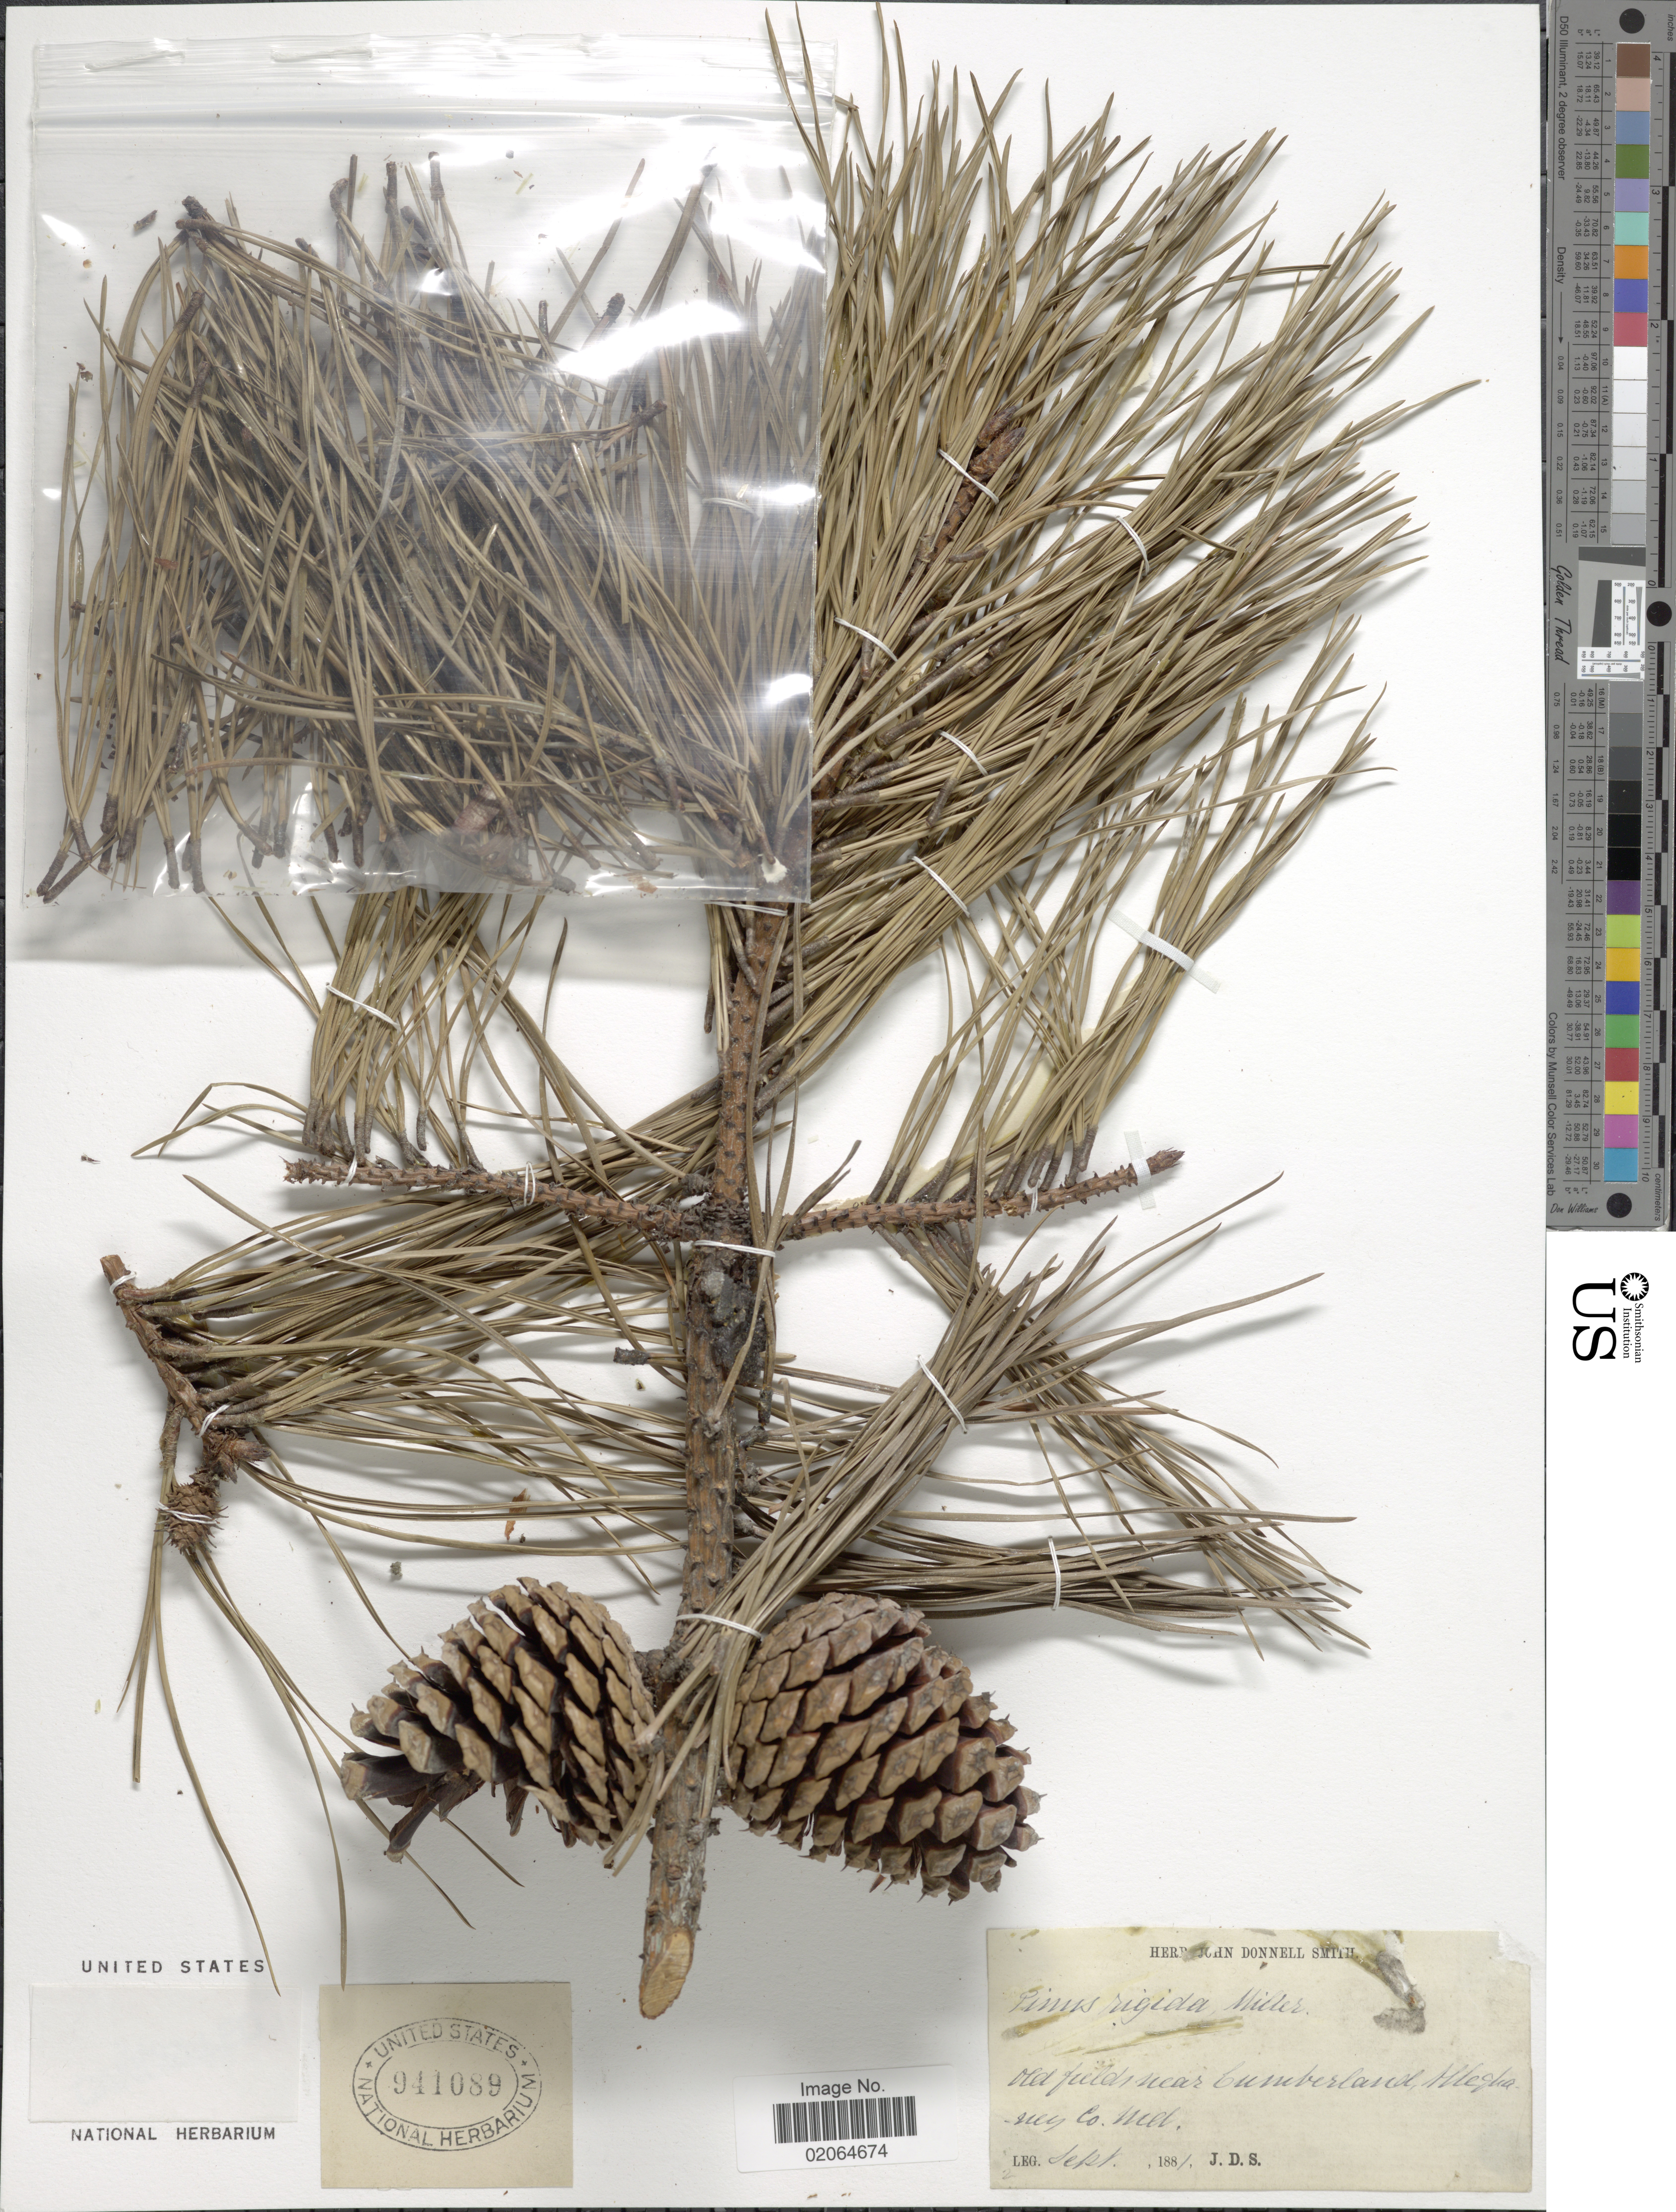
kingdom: Plantae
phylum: Tracheophyta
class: Pinopsida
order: Pinales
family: Pinaceae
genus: Pinus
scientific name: Pinus rigida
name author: Mill.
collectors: J. Donnell Smith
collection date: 1881-09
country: United States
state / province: Maryland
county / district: Allegany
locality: Old fields near Cumberland, Alleghaney Co.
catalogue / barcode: US 941089